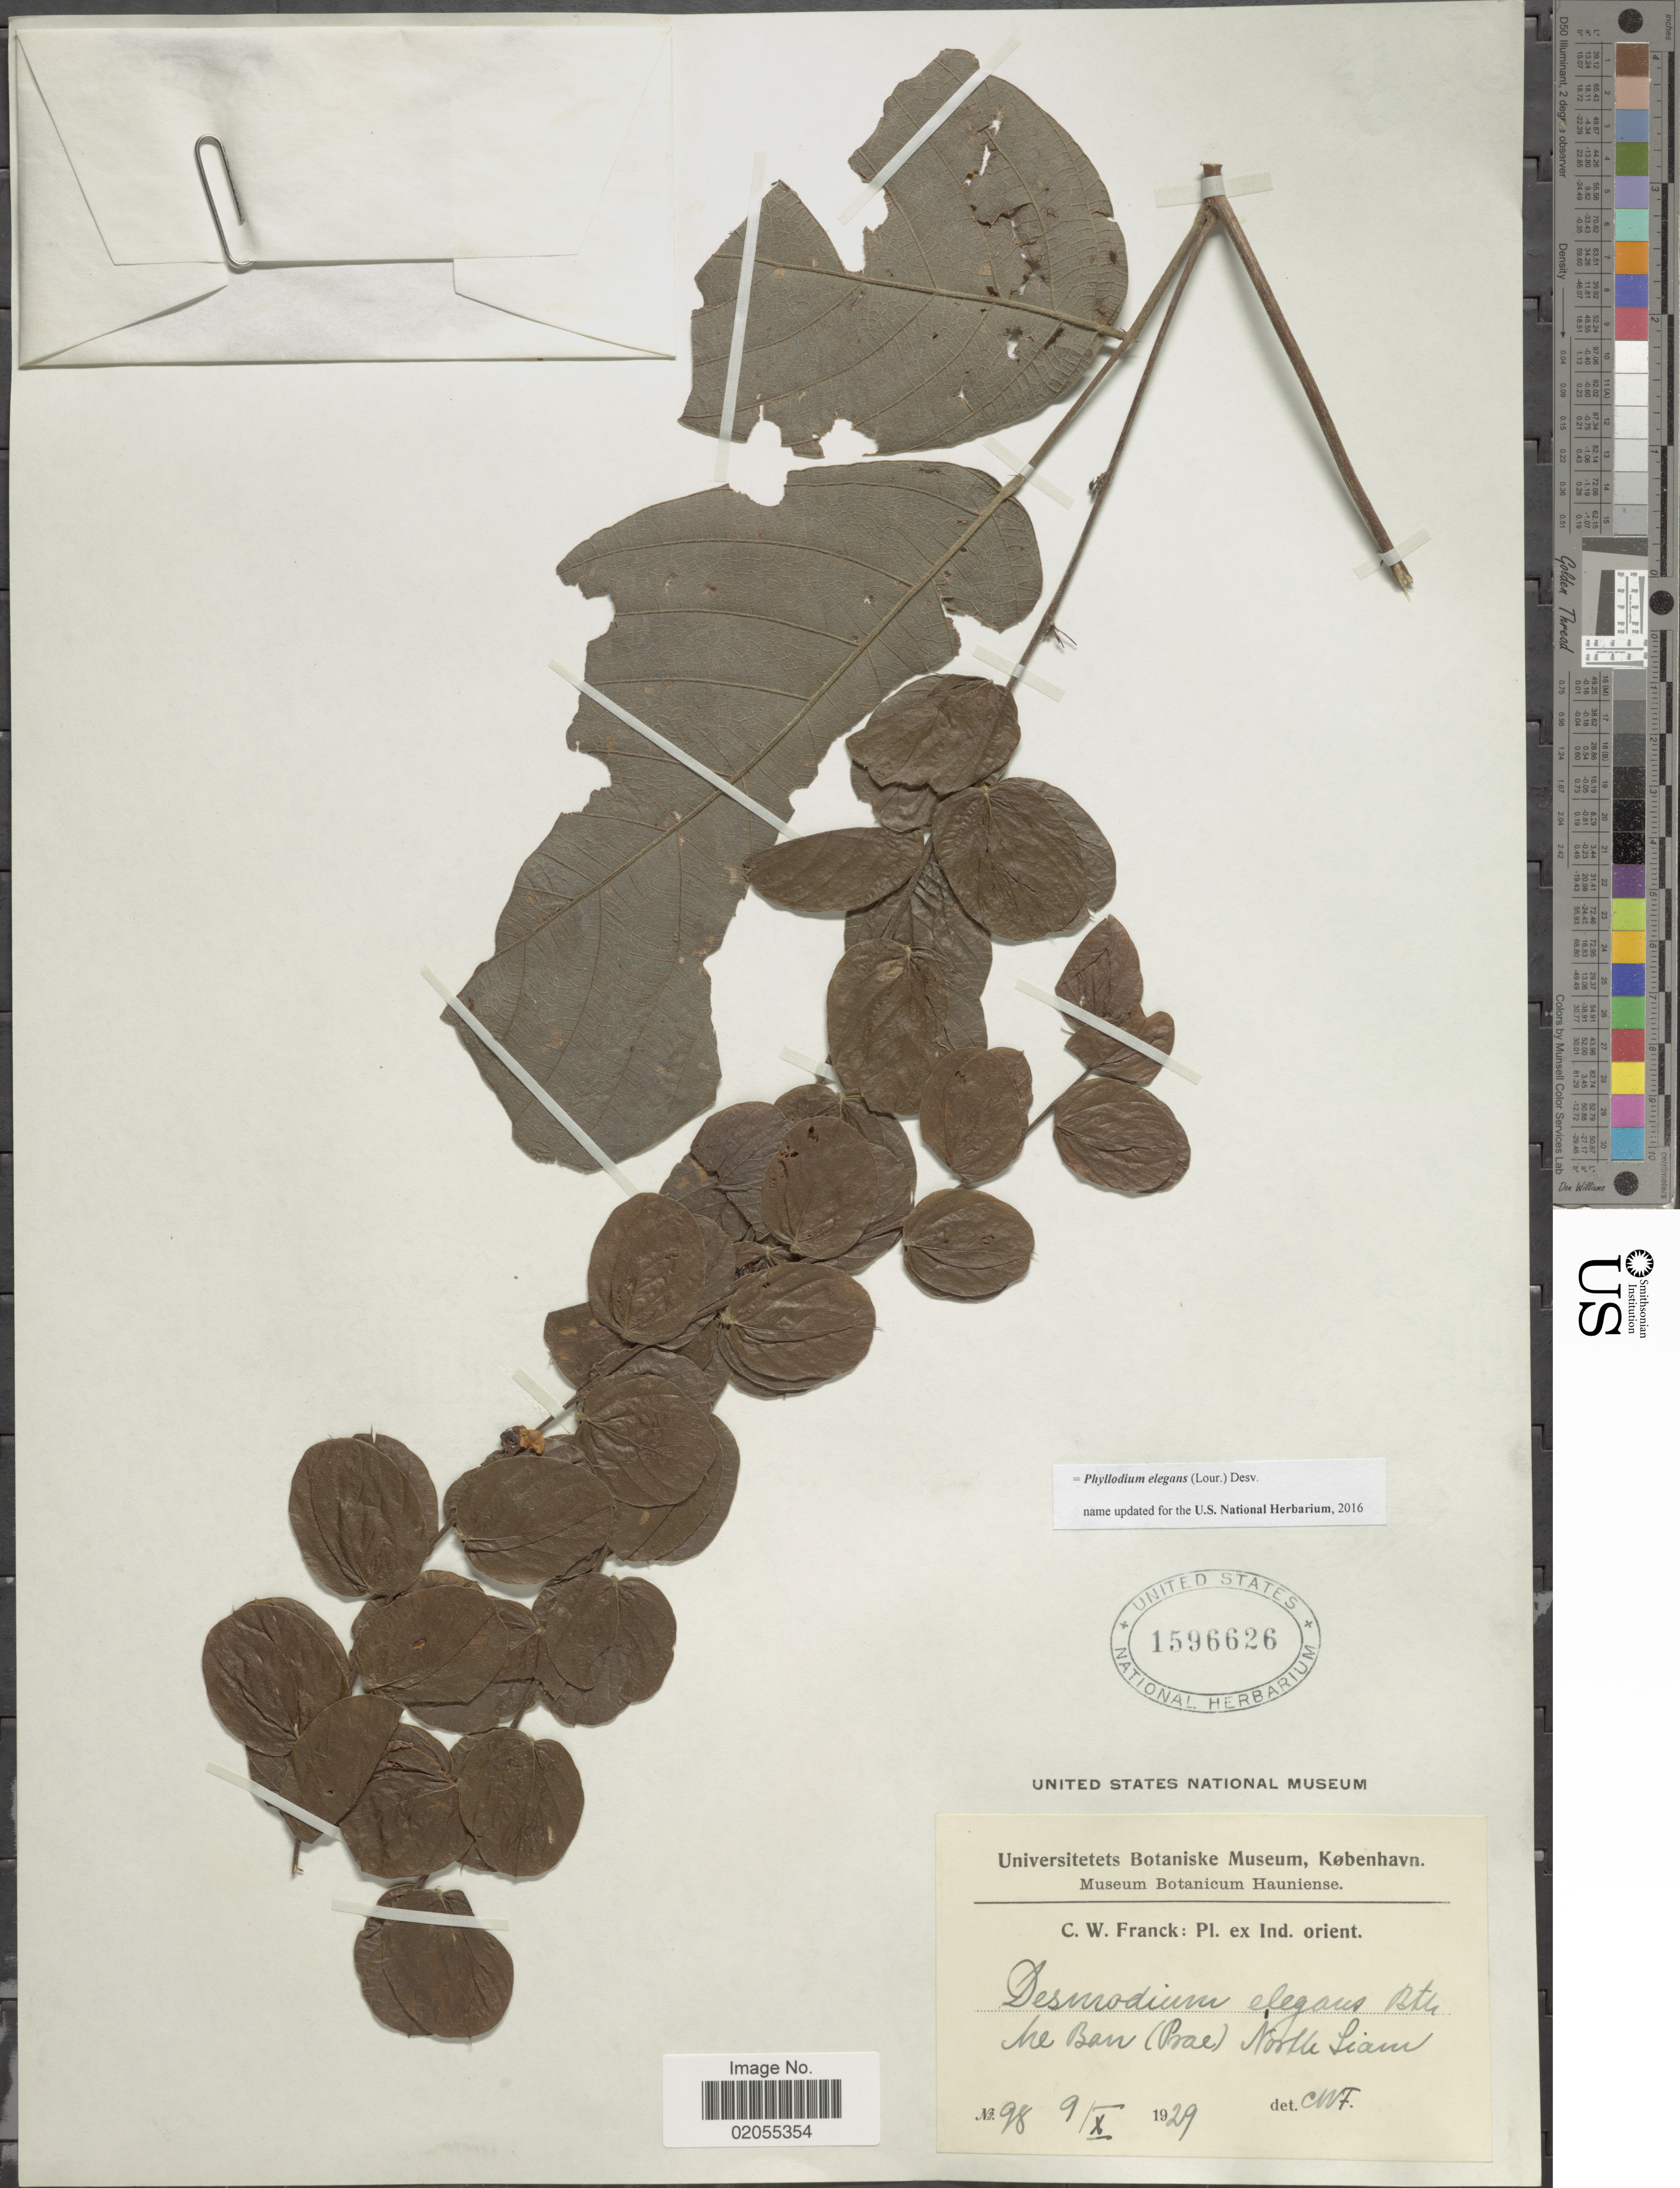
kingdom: Plantae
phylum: Tracheophyta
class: Magnoliopsida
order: Fabales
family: Fabaceae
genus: Phyllodium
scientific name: Phyllodium elegans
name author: (Lour.) Desv.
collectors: C. Franck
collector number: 98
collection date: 1929-10-09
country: Thailand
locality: Me Ban (Prae) Noslle Siam [interpreted]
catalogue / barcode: US 1596626